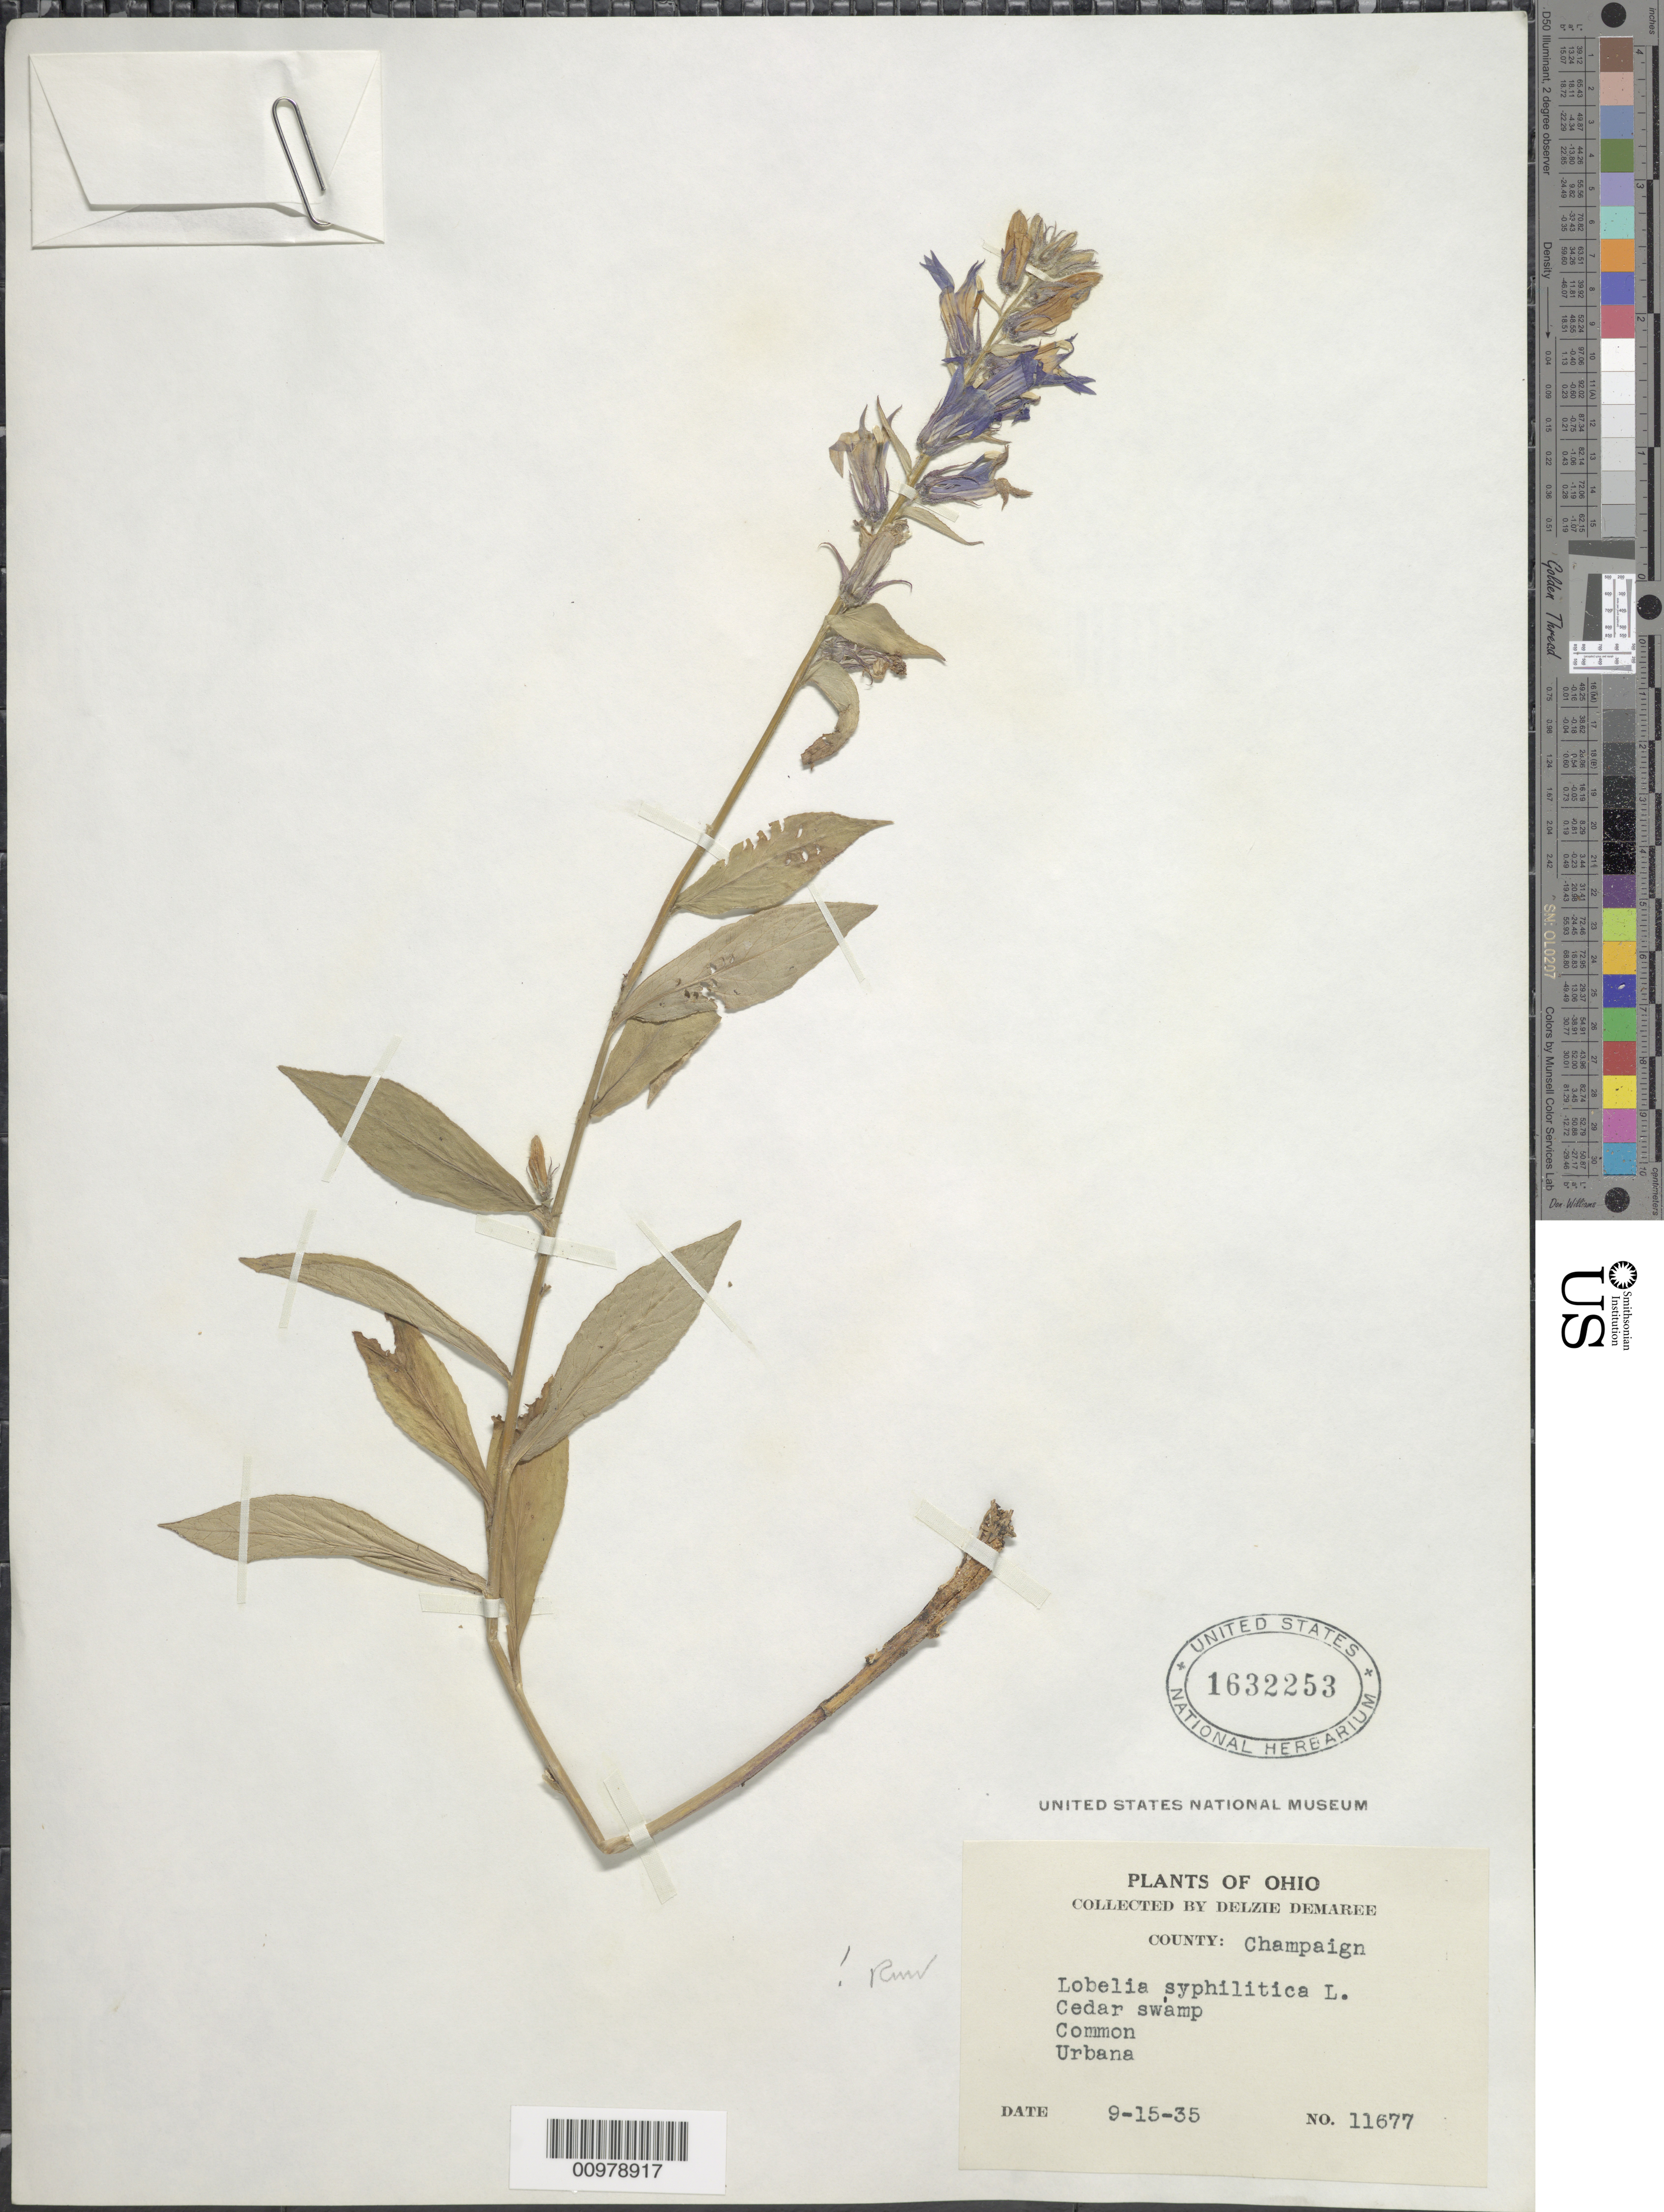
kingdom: Plantae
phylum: Tracheophyta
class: Magnoliopsida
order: Asterales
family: Campanulaceae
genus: Lobelia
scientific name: Lobelia siphilitica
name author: L.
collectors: D. Demaree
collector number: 11677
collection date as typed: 15 Sep 1935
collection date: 1935-09-15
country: United States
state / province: Ohio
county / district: Champaign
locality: Cedar Swamp, Urbana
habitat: cedar swamp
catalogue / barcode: US 1632253